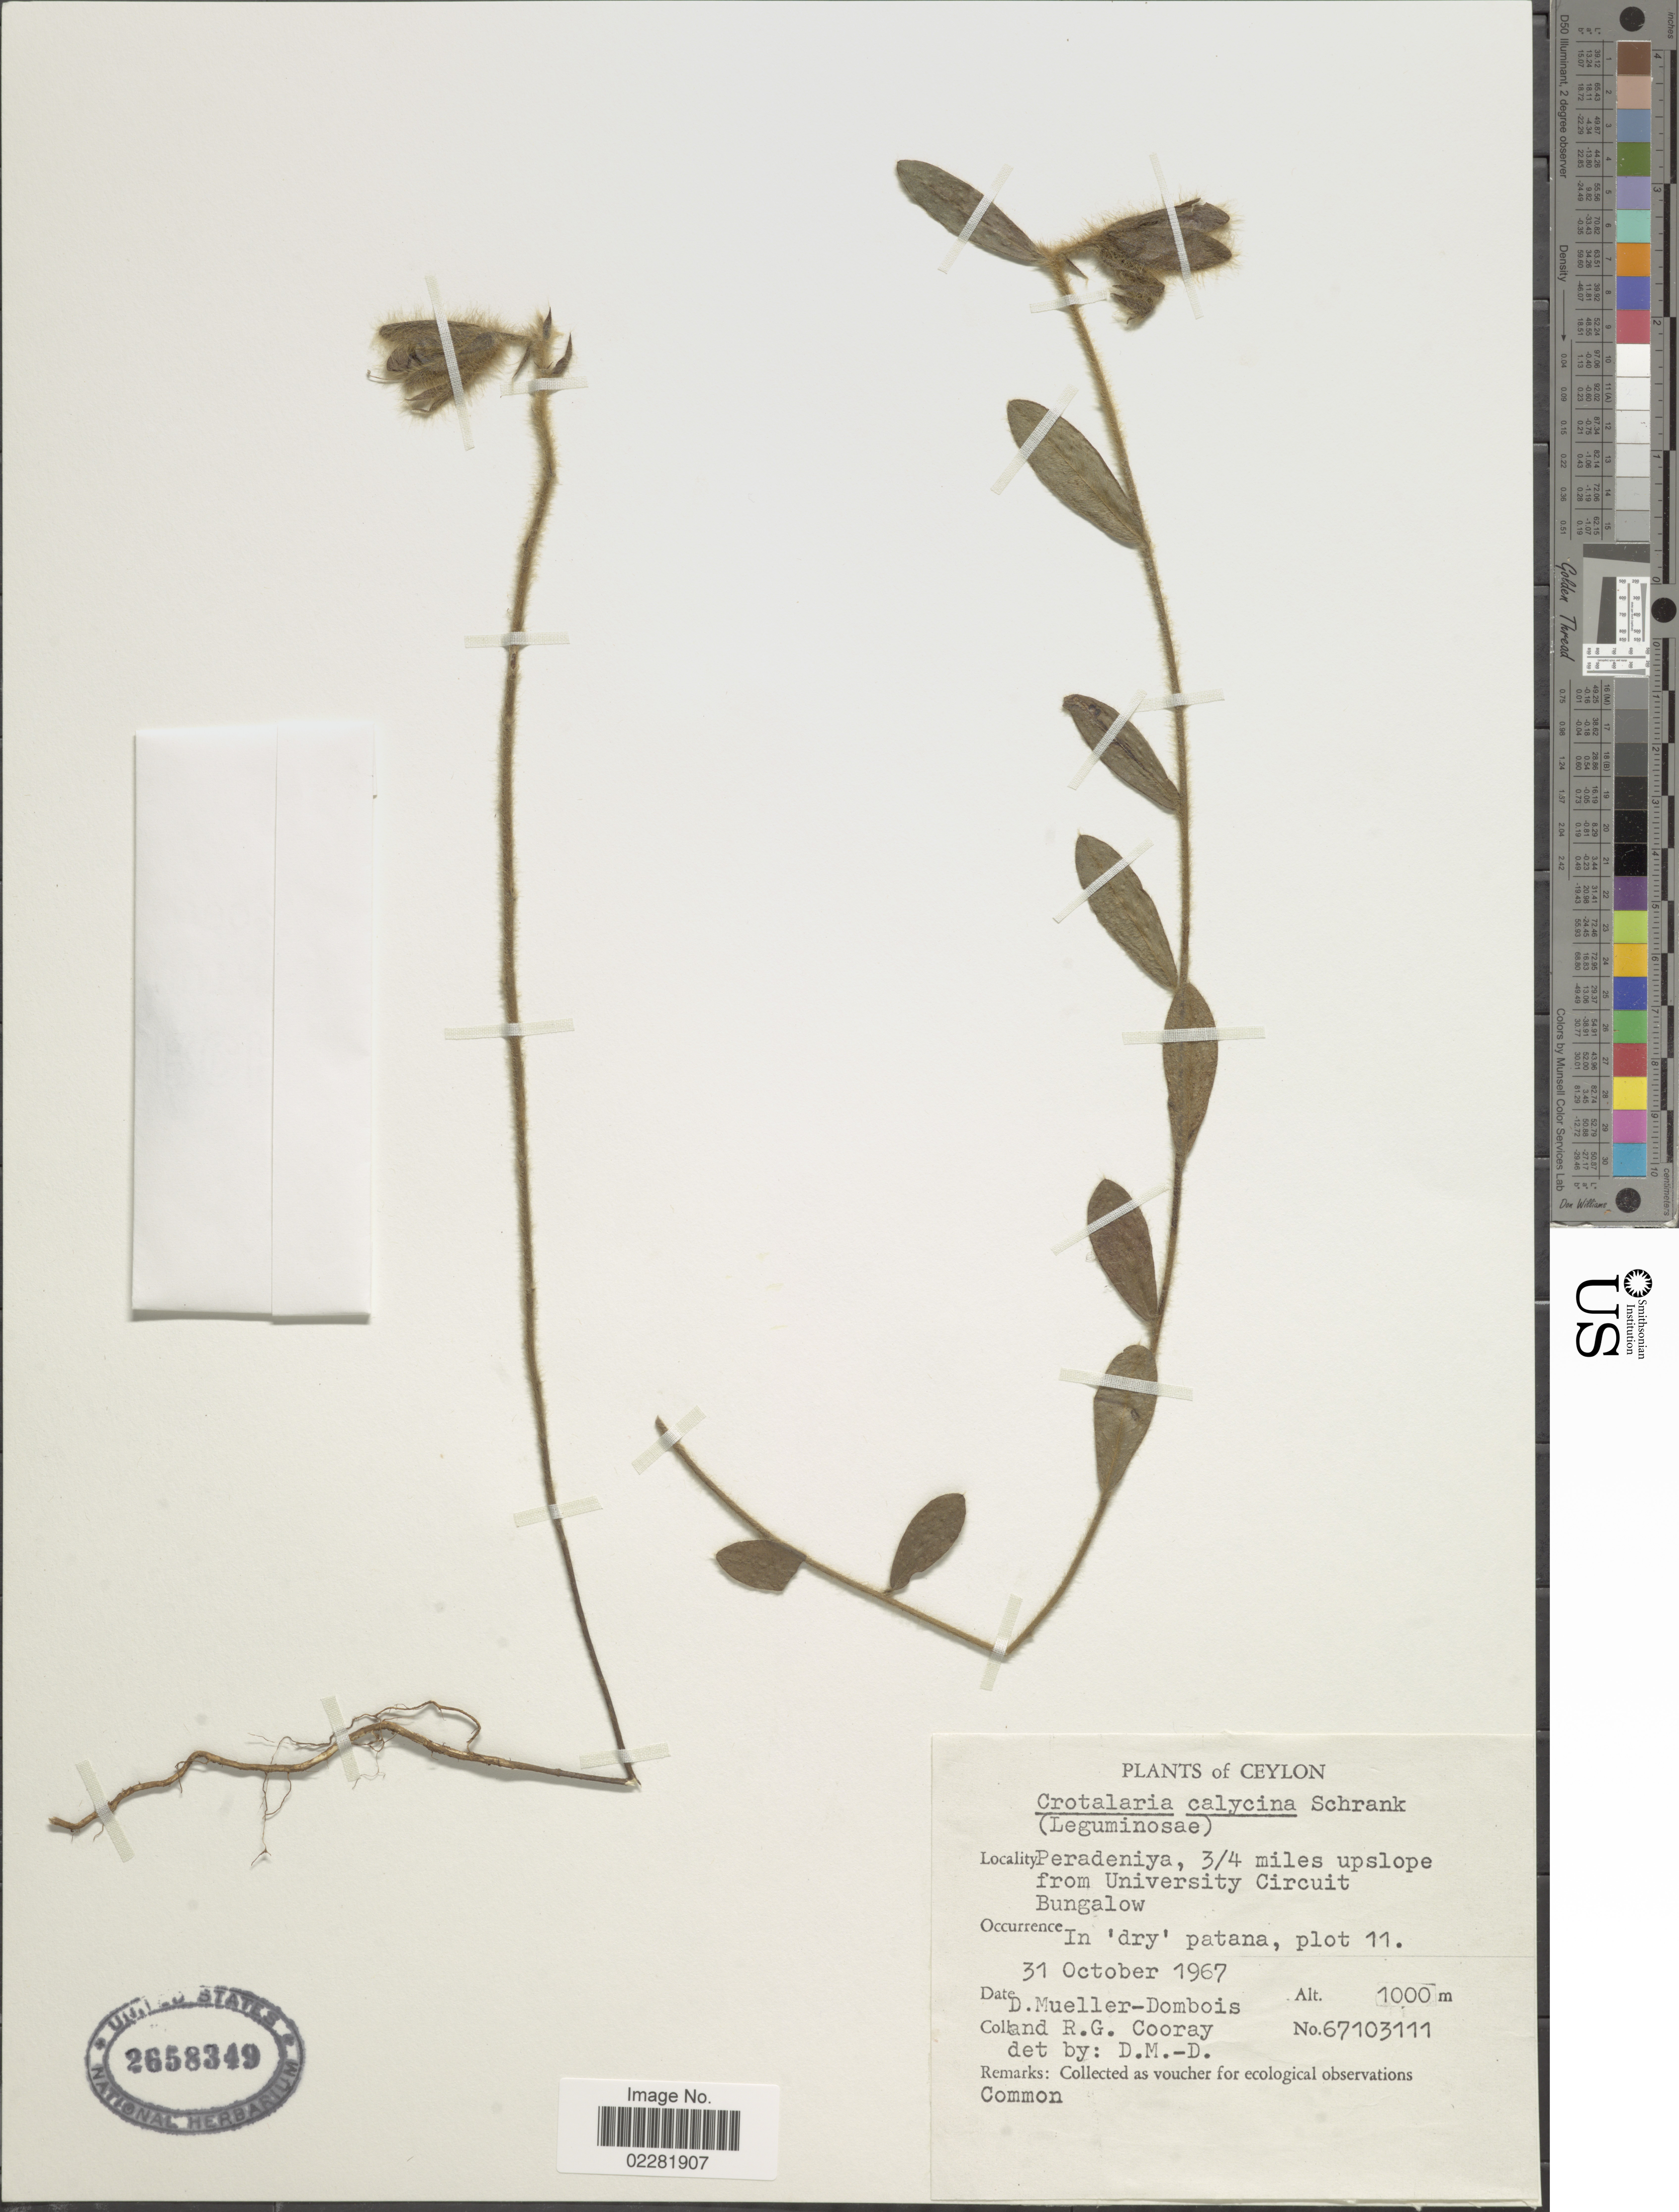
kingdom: Plantae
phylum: Tracheophyta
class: Magnoliopsida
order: Fabales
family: Fabaceae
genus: Crotalaria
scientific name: Crotalaria calycina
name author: Schrank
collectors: D. Mueller-Dombois & R. Cooray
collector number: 67103111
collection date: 1967-10-31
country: Sri Lanka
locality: Ceylon, Peradeniya, 3/4 miles upslope from University Circuit Bungalow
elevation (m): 1000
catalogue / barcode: US 2658349